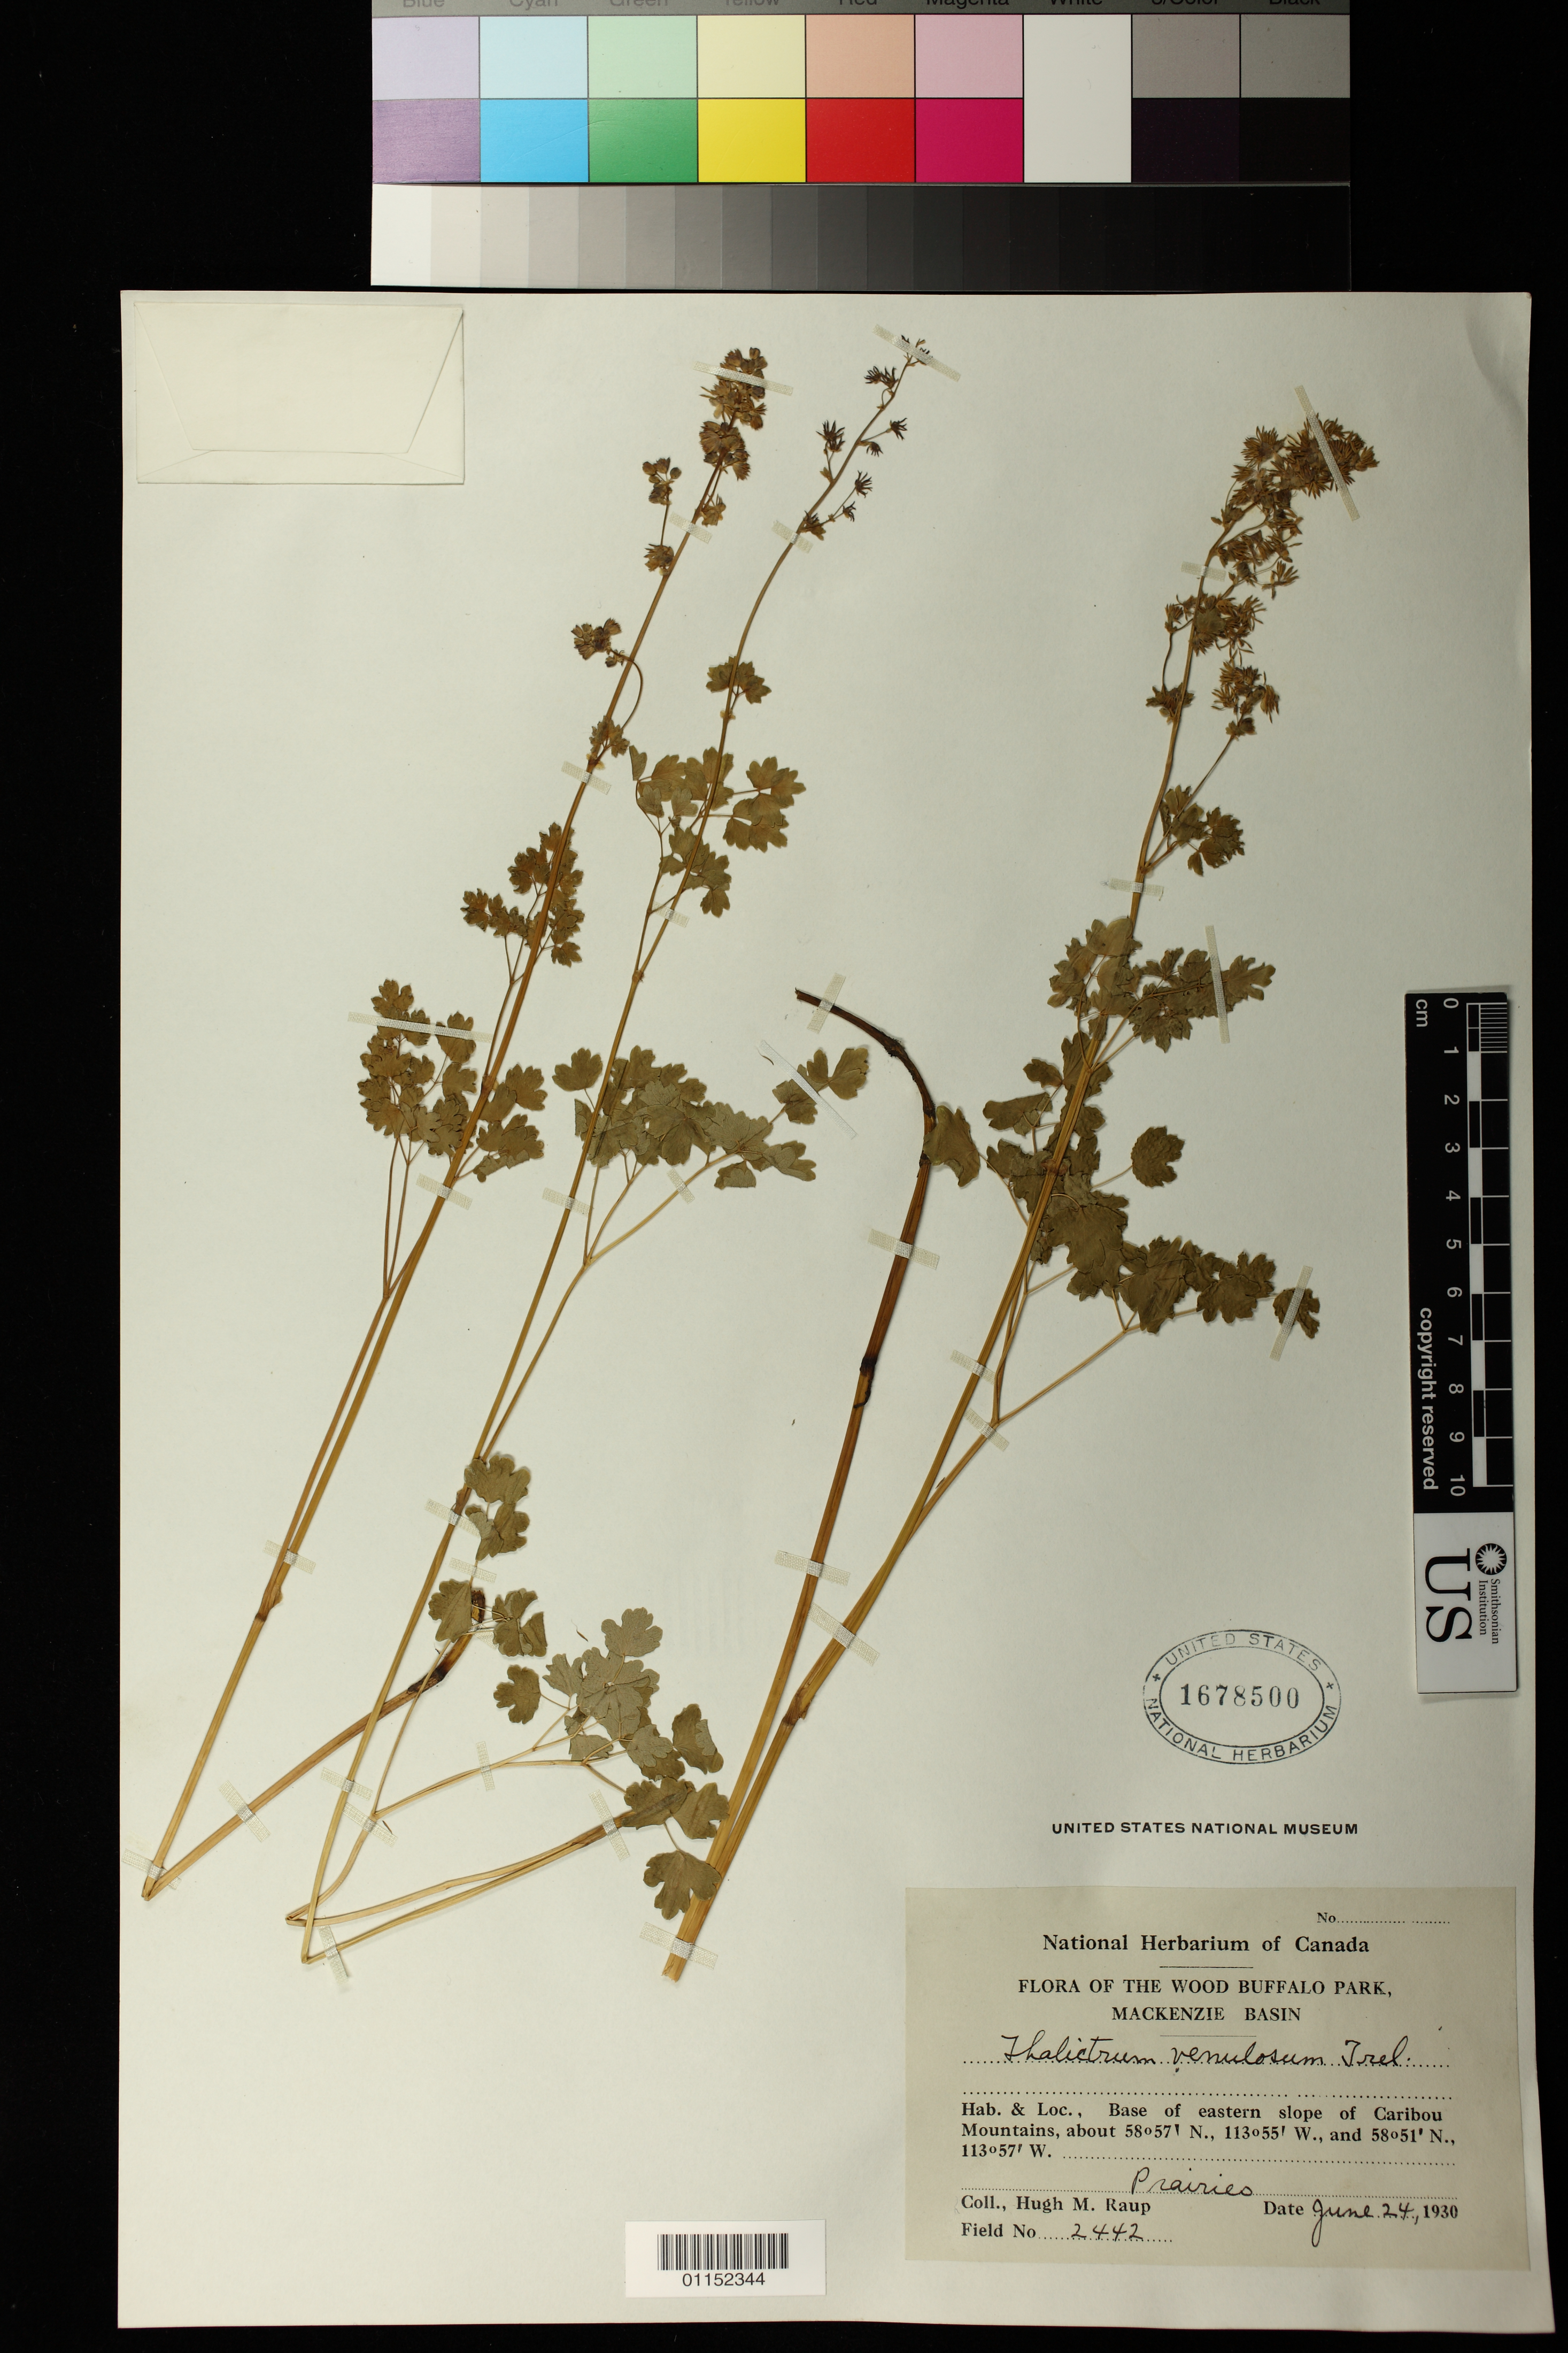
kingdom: Plantae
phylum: Tracheophyta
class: Magnoliopsida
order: Ranunculales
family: Ranunculaceae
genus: Thalictrum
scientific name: Thalictrum venulosum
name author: Trel.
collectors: H. Raup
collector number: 2442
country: Canada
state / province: Northwest Territories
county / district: Mackenzie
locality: Wood Buffalo Park, E slope of Caribou Mountains.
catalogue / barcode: US 1678500